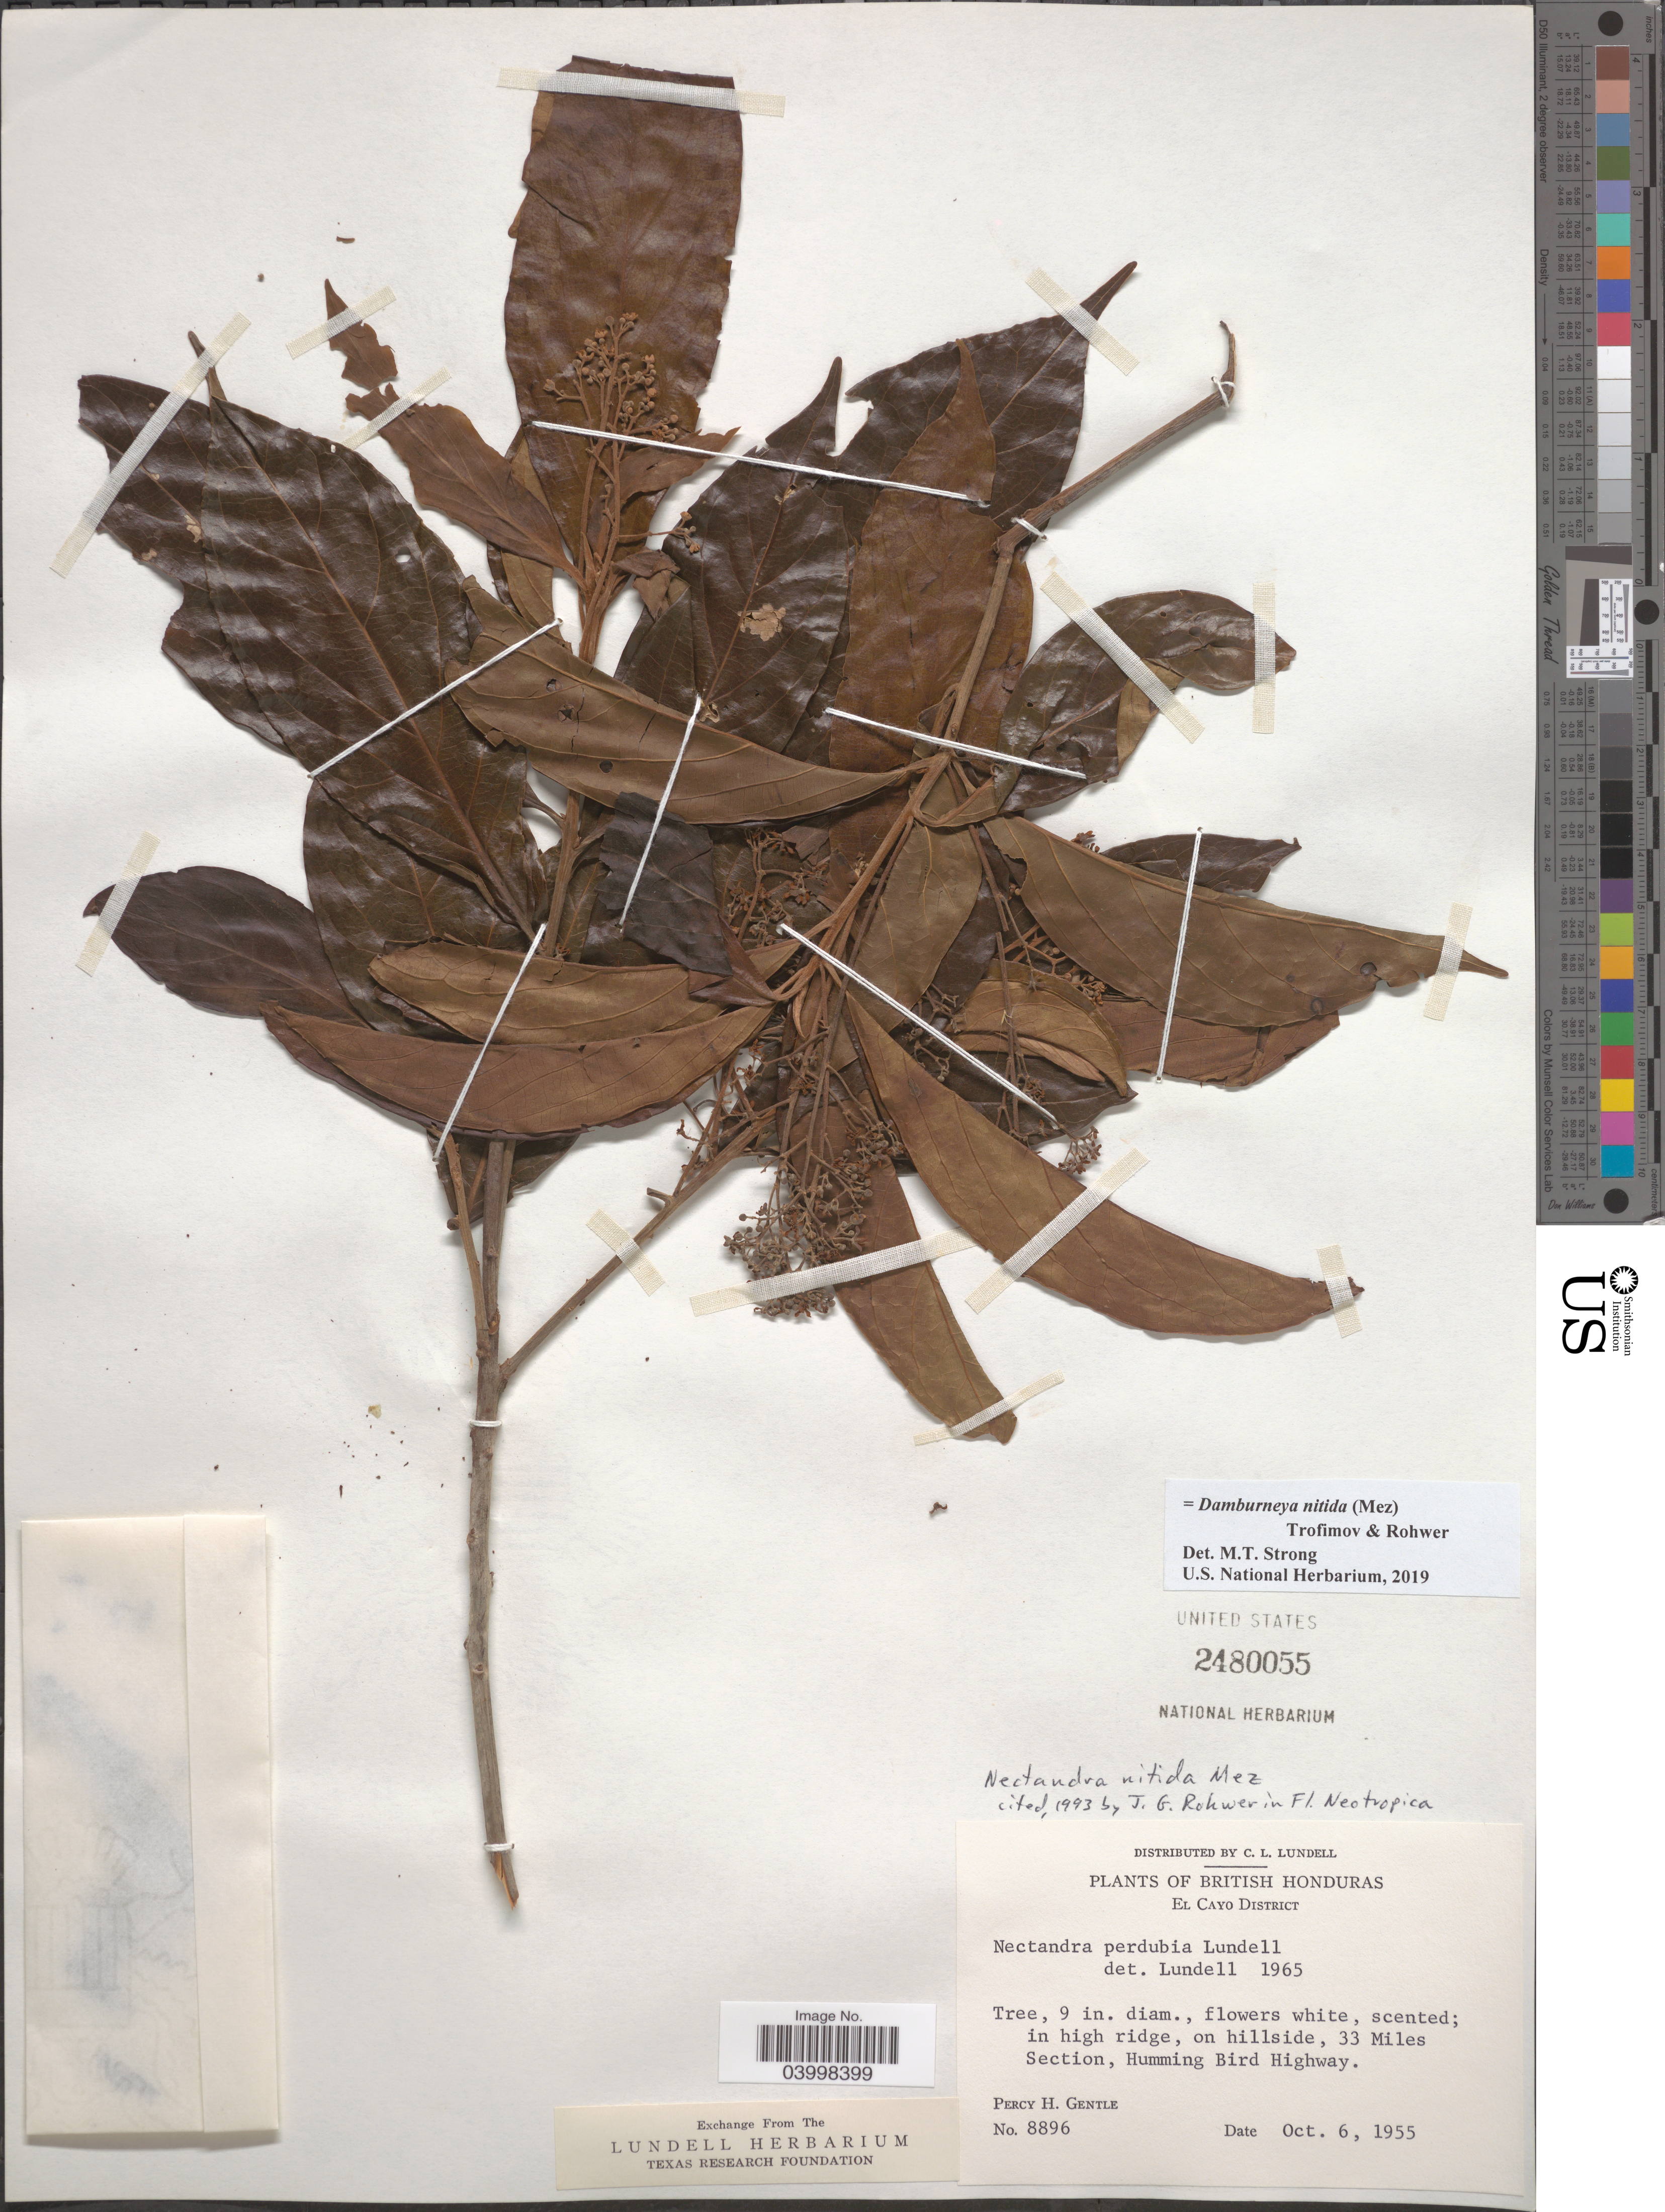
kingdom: Plantae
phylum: Tracheophyta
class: Magnoliopsida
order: Laurales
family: Lauraceae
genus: Damburneya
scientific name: Damburneya nitida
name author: (Mez) Trofimov & Rohwer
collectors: P. H. Gentle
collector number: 8896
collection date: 1955-10-06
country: Belize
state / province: Cayo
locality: British Honduras. El Cayo District. 33 Miles Section, Humming Bird Highway.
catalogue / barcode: US 2480055